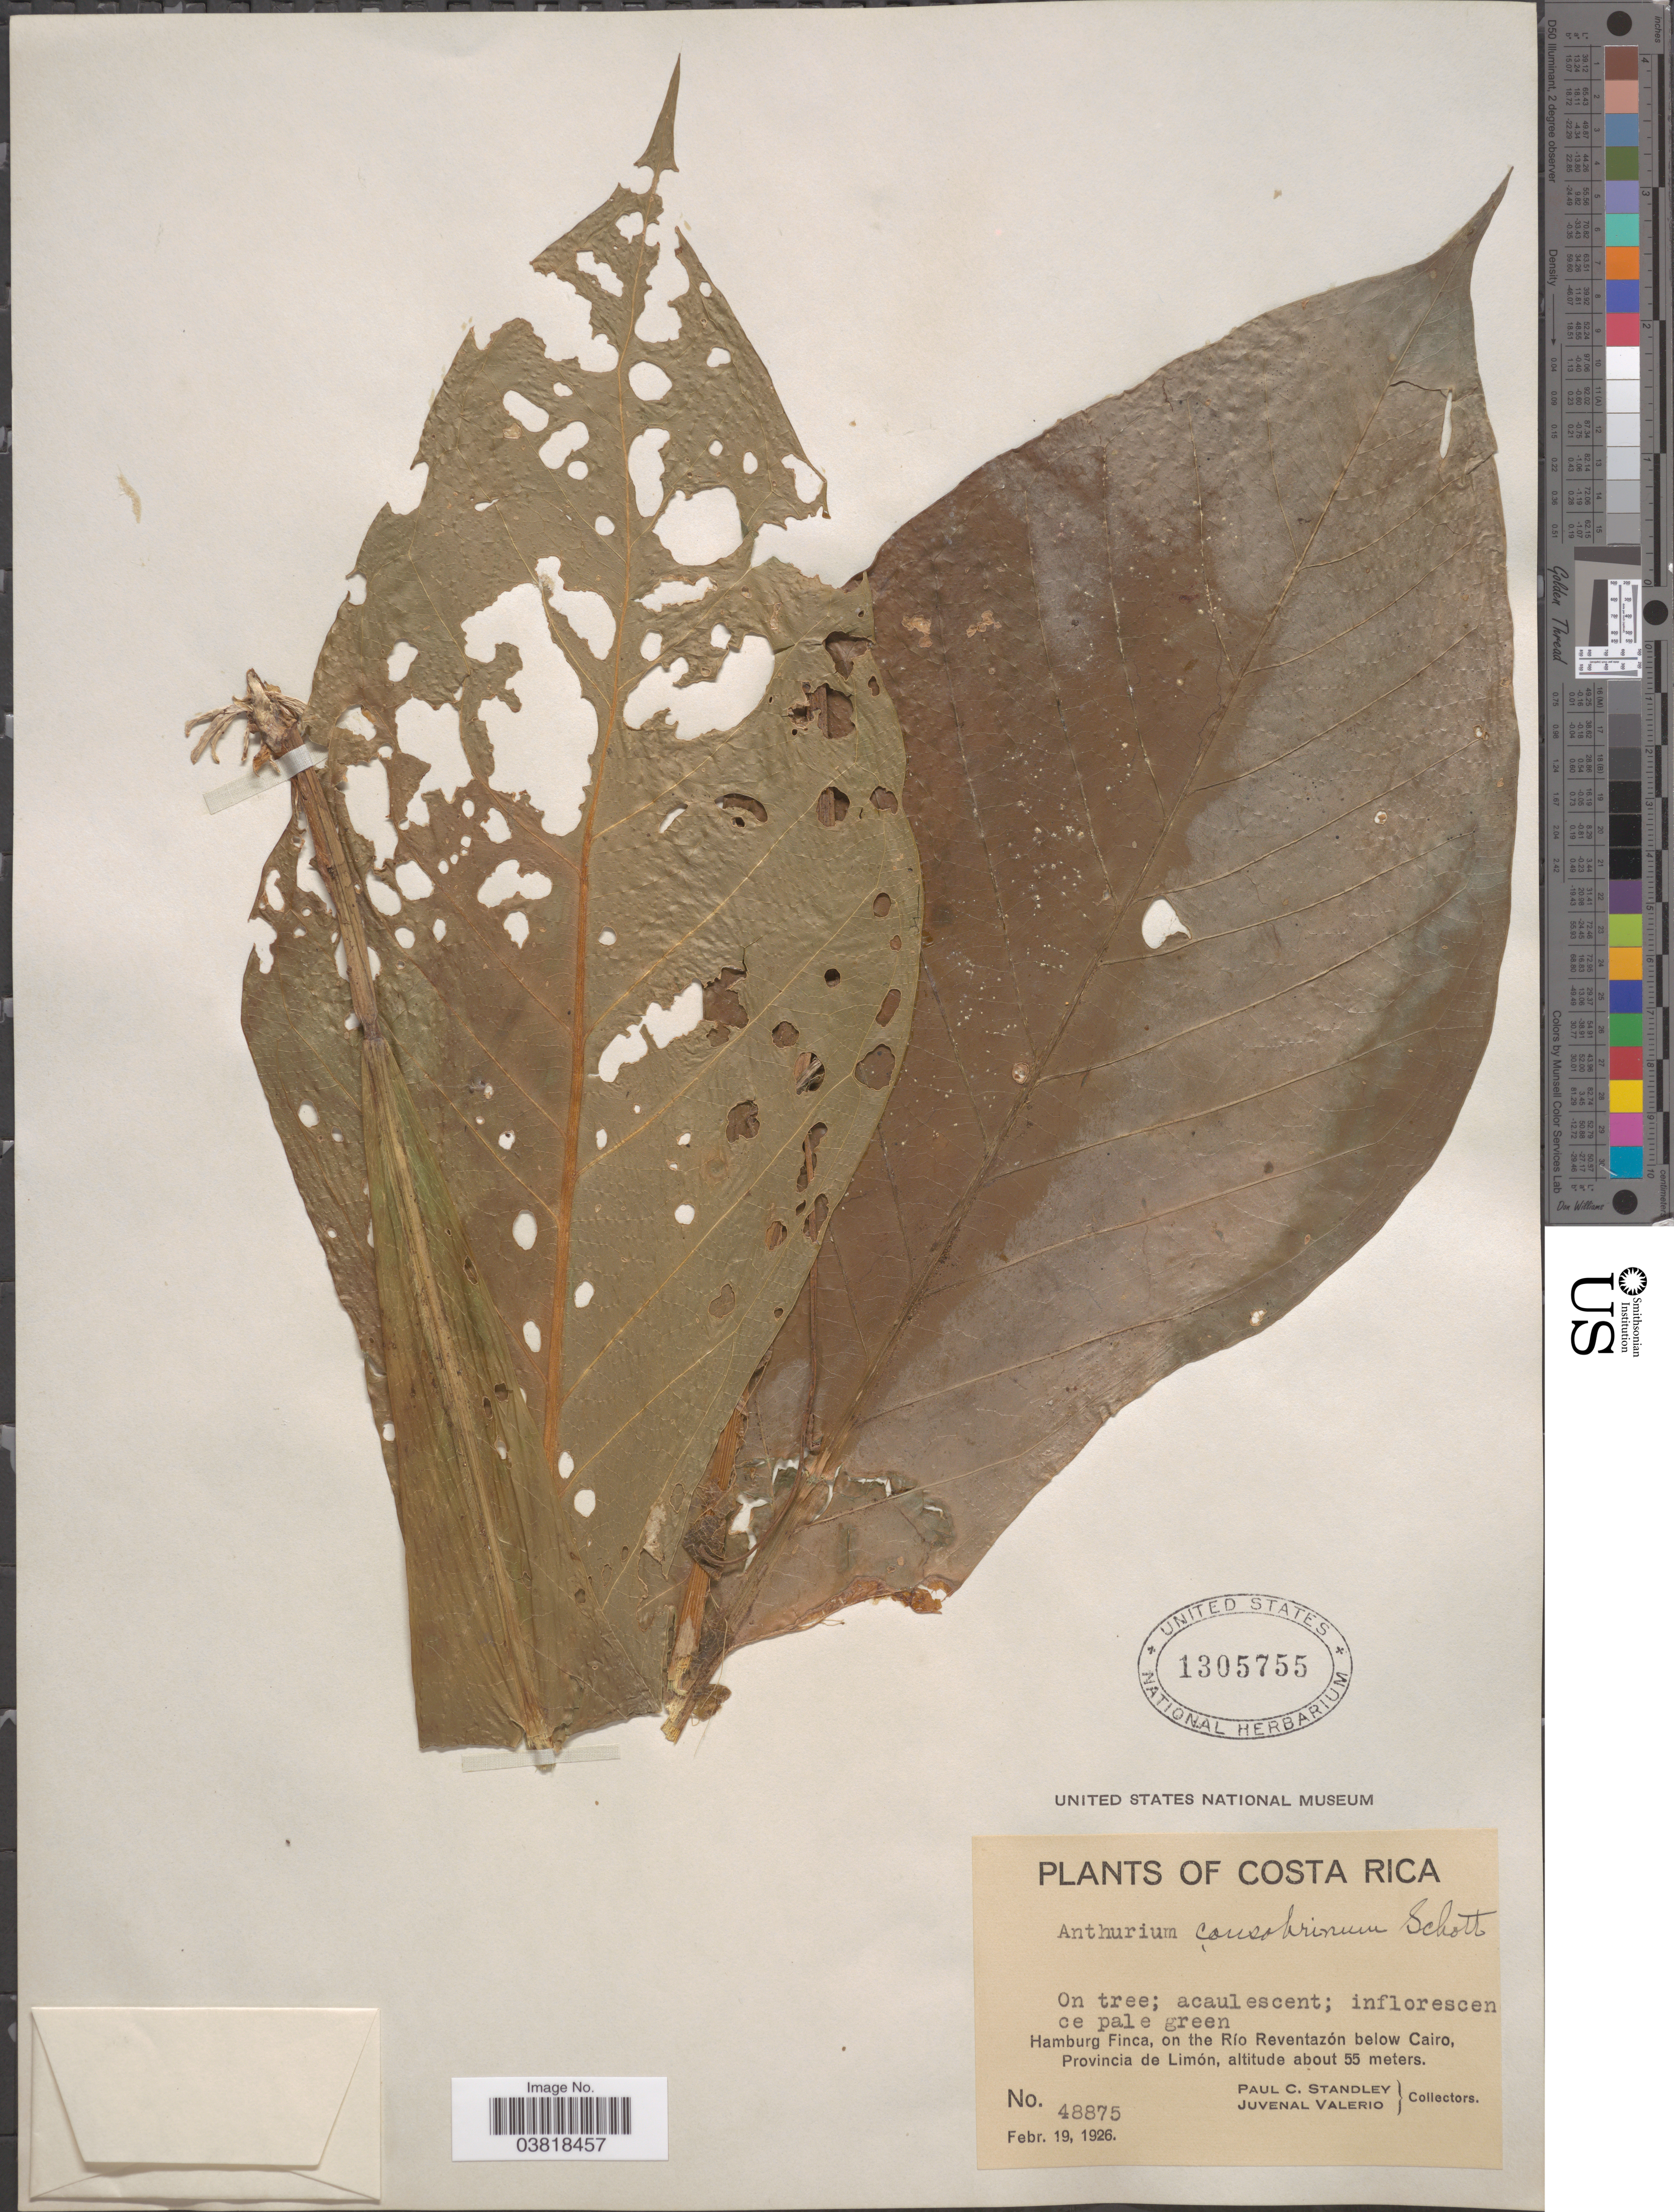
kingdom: Plantae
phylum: Tracheophyta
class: Liliopsida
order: Alismatales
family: Araceae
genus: Anthurium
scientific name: Anthurium consobrinum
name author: Schott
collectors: P. C. Standley & J. Valerio R.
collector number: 48875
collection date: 1926-02-19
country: Costa Rica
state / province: Limón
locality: Hamburg Finca, on the Río Reventazón below Cairo.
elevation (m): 55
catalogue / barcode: US 1305755